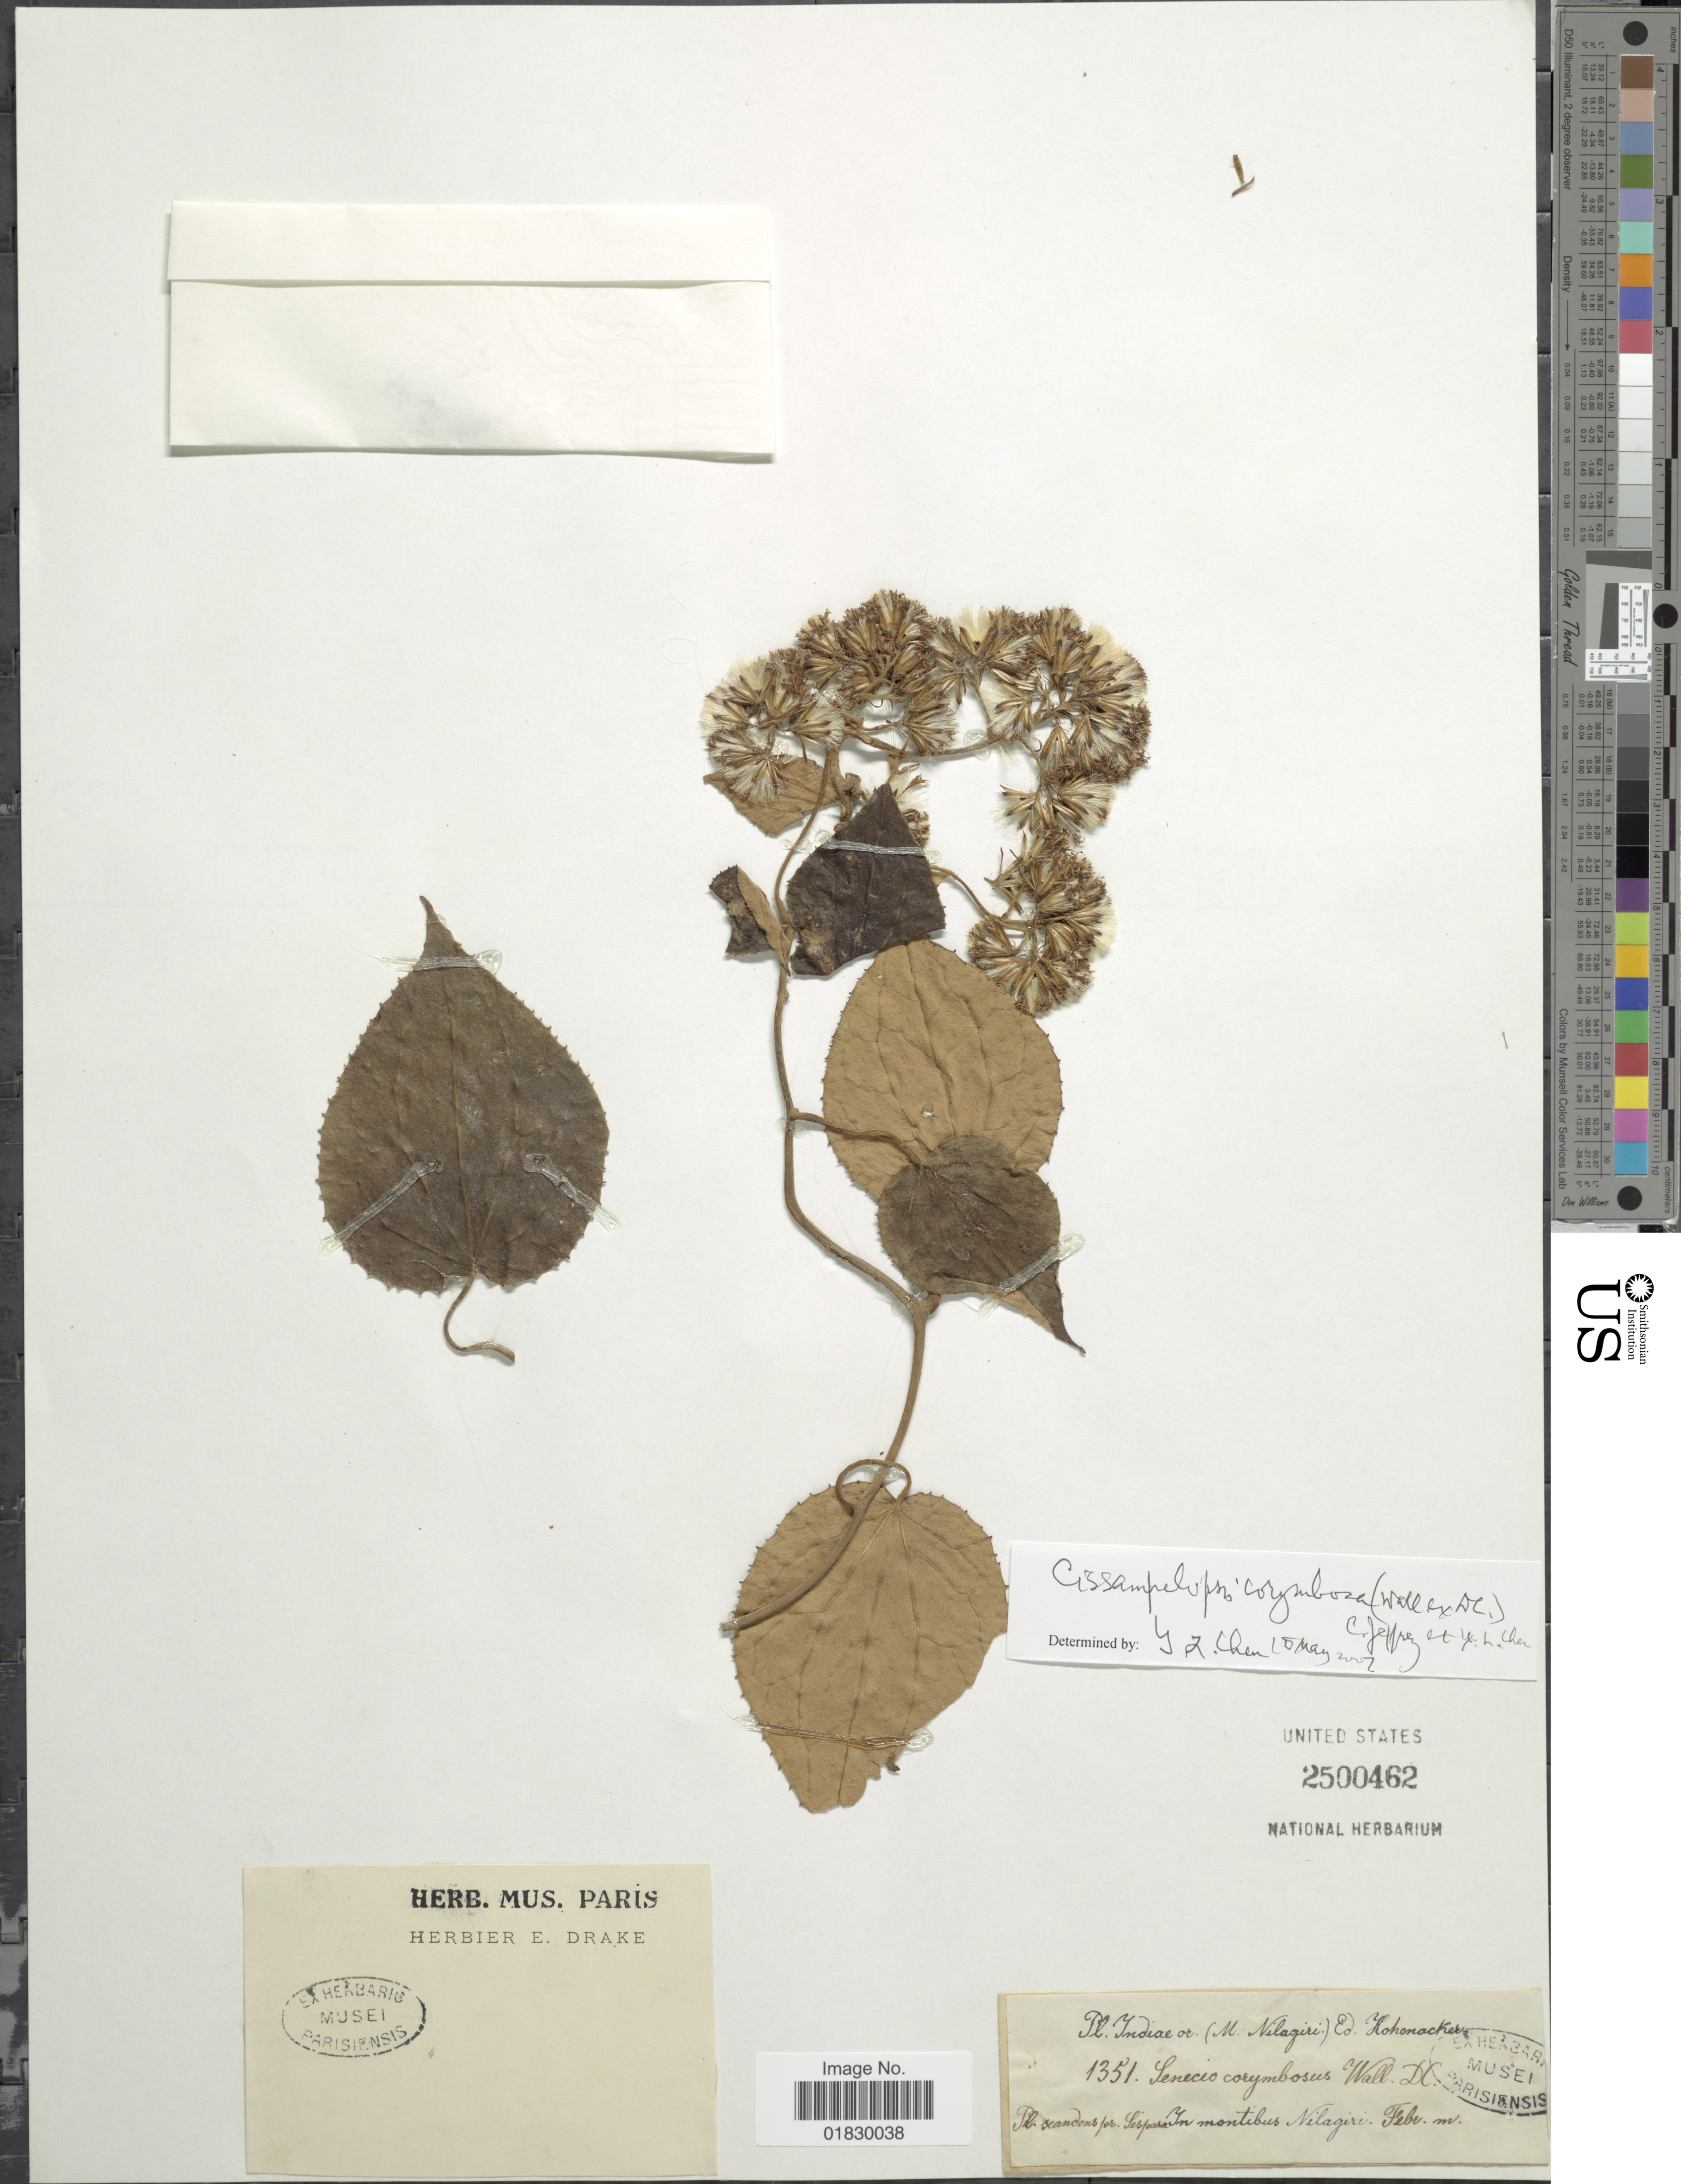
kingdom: Plantae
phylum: Tracheophyta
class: Magnoliopsida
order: Asterales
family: Asteraceae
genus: Cissampelopsis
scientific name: Cissampelopsis corymbosa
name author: (Wall. ex DC.) C. Jeffrey & Y.L. Chen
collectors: E. Hohenacker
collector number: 1351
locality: Fl. scandens pr. Sispara in montibus, Nilagiri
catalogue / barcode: US 2500462